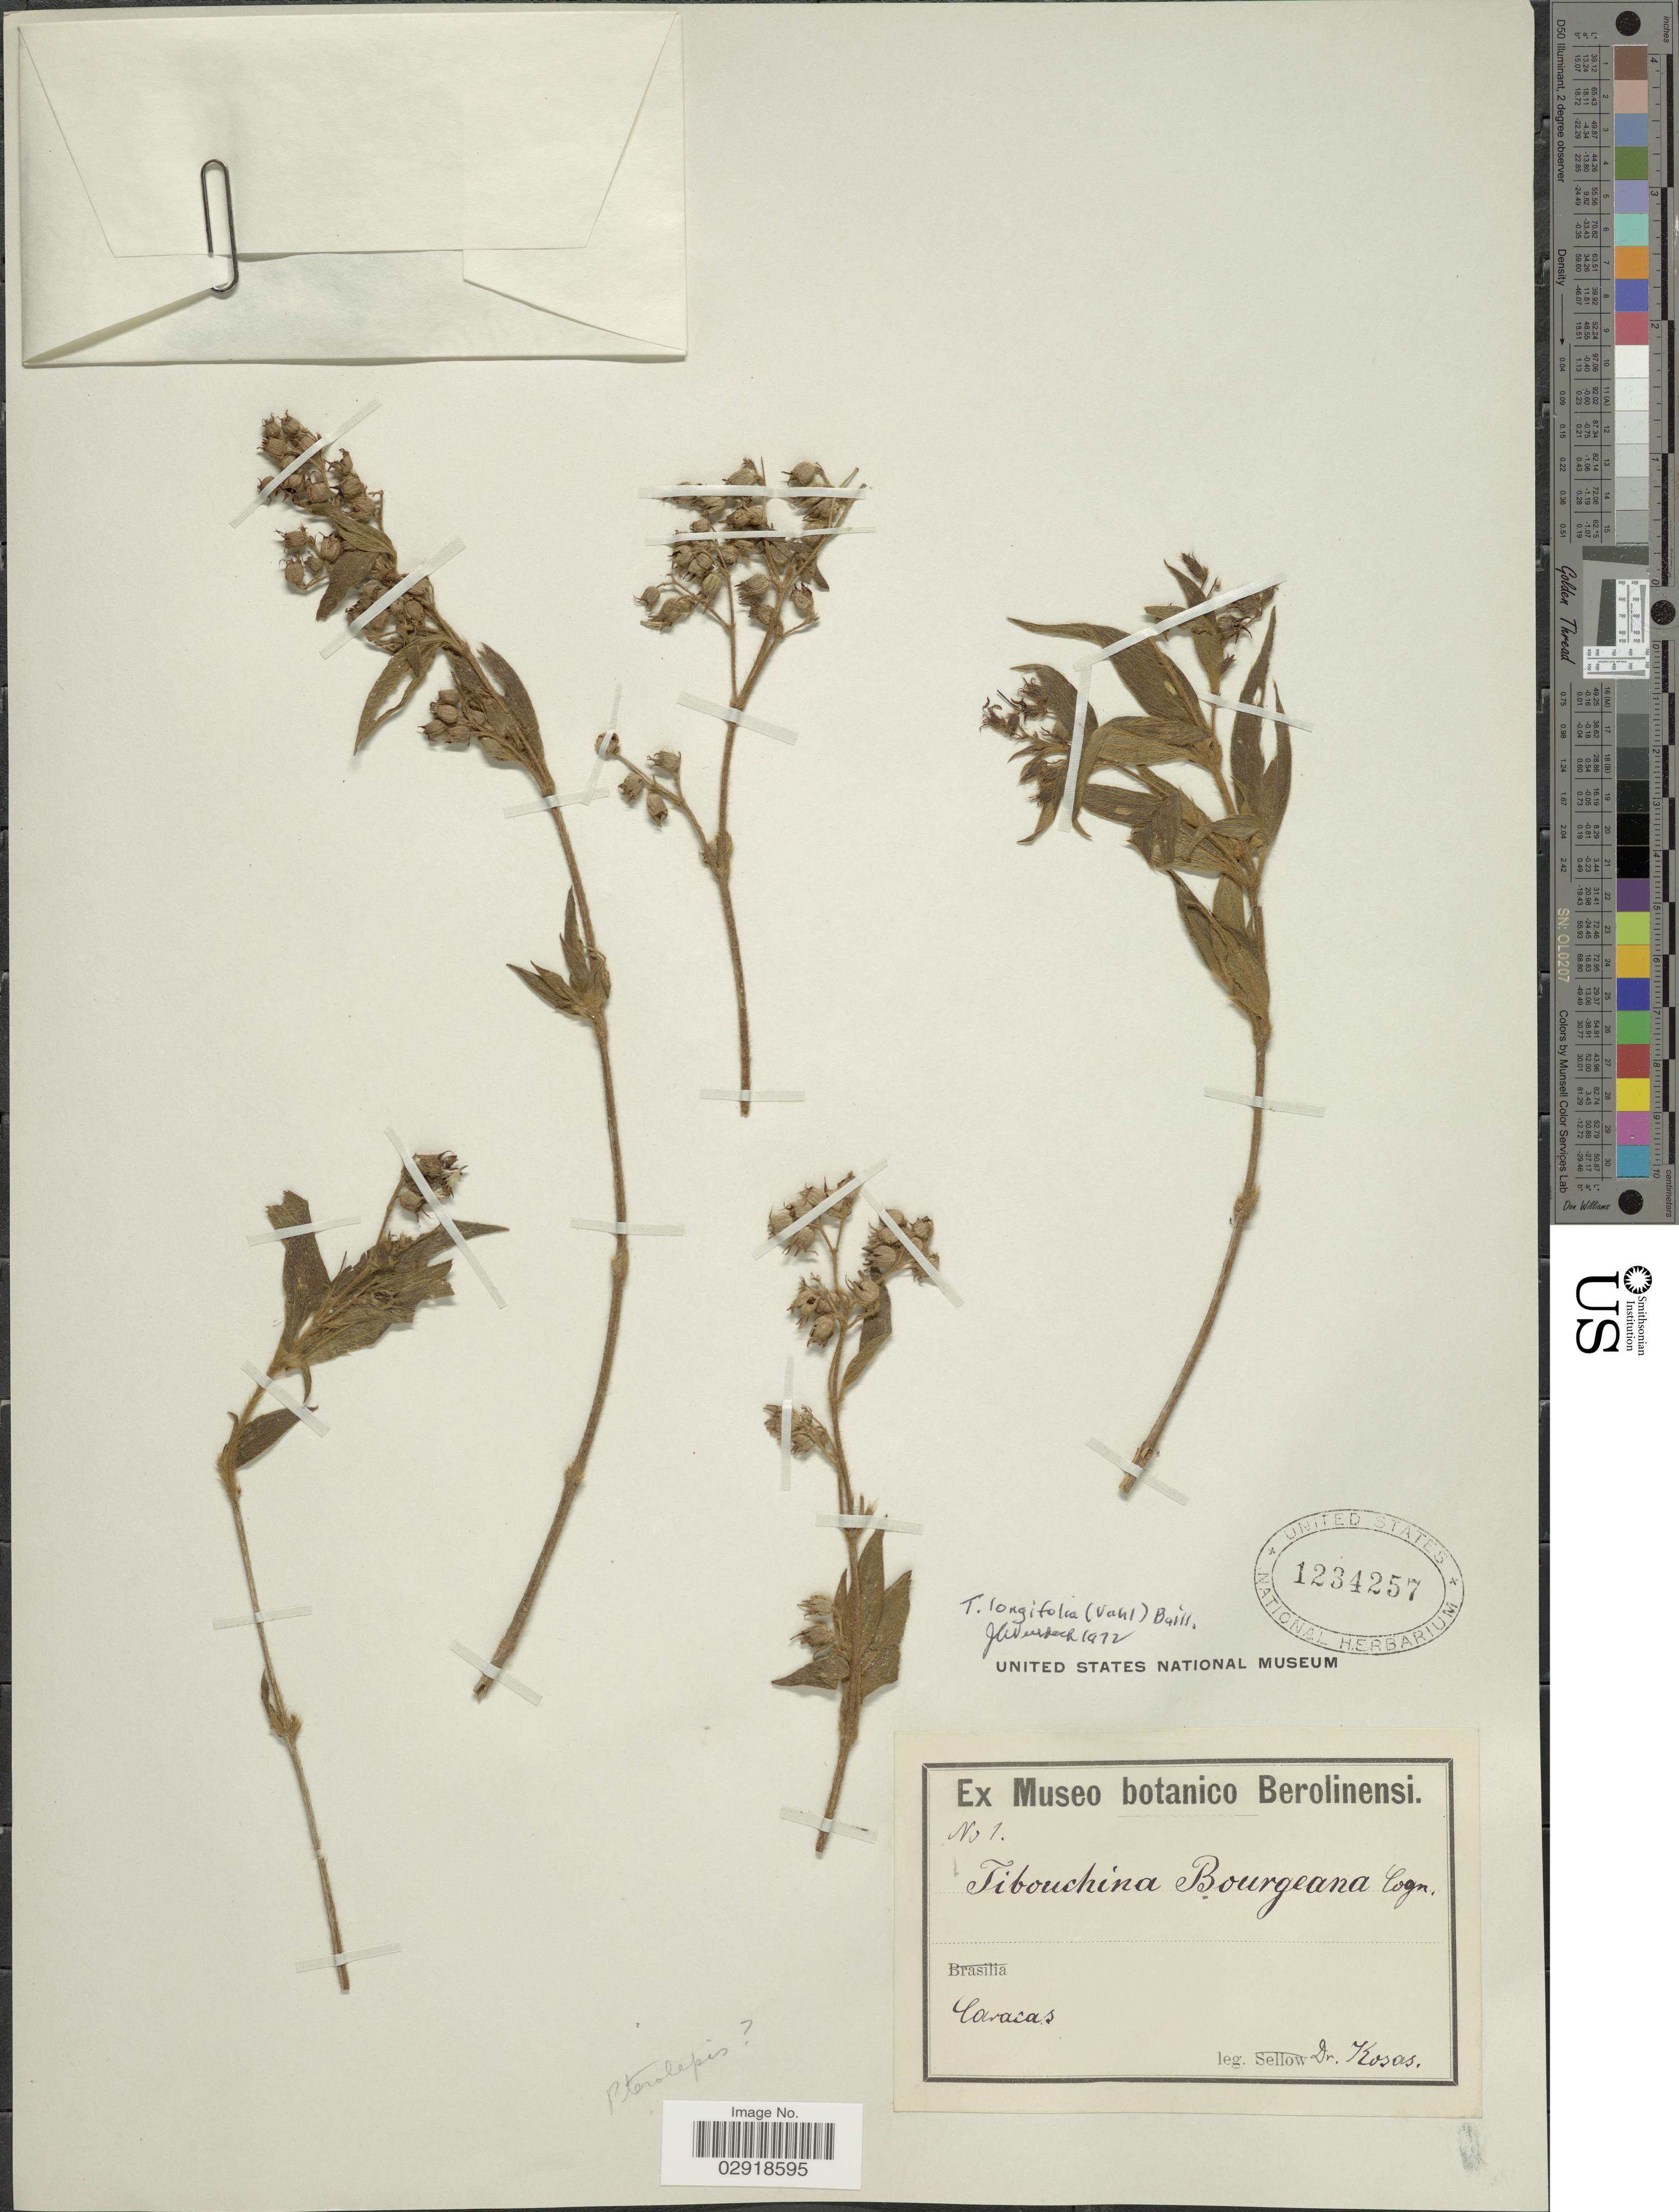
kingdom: Plantae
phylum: Tracheophyta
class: Magnoliopsida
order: Myrtales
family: Melastomataceae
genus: Chaetogastra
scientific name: Chaetogastra longifolia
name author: (Vahl) DC.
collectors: Kosas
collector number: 1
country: Venezuela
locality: Caracas.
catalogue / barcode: US 1234257